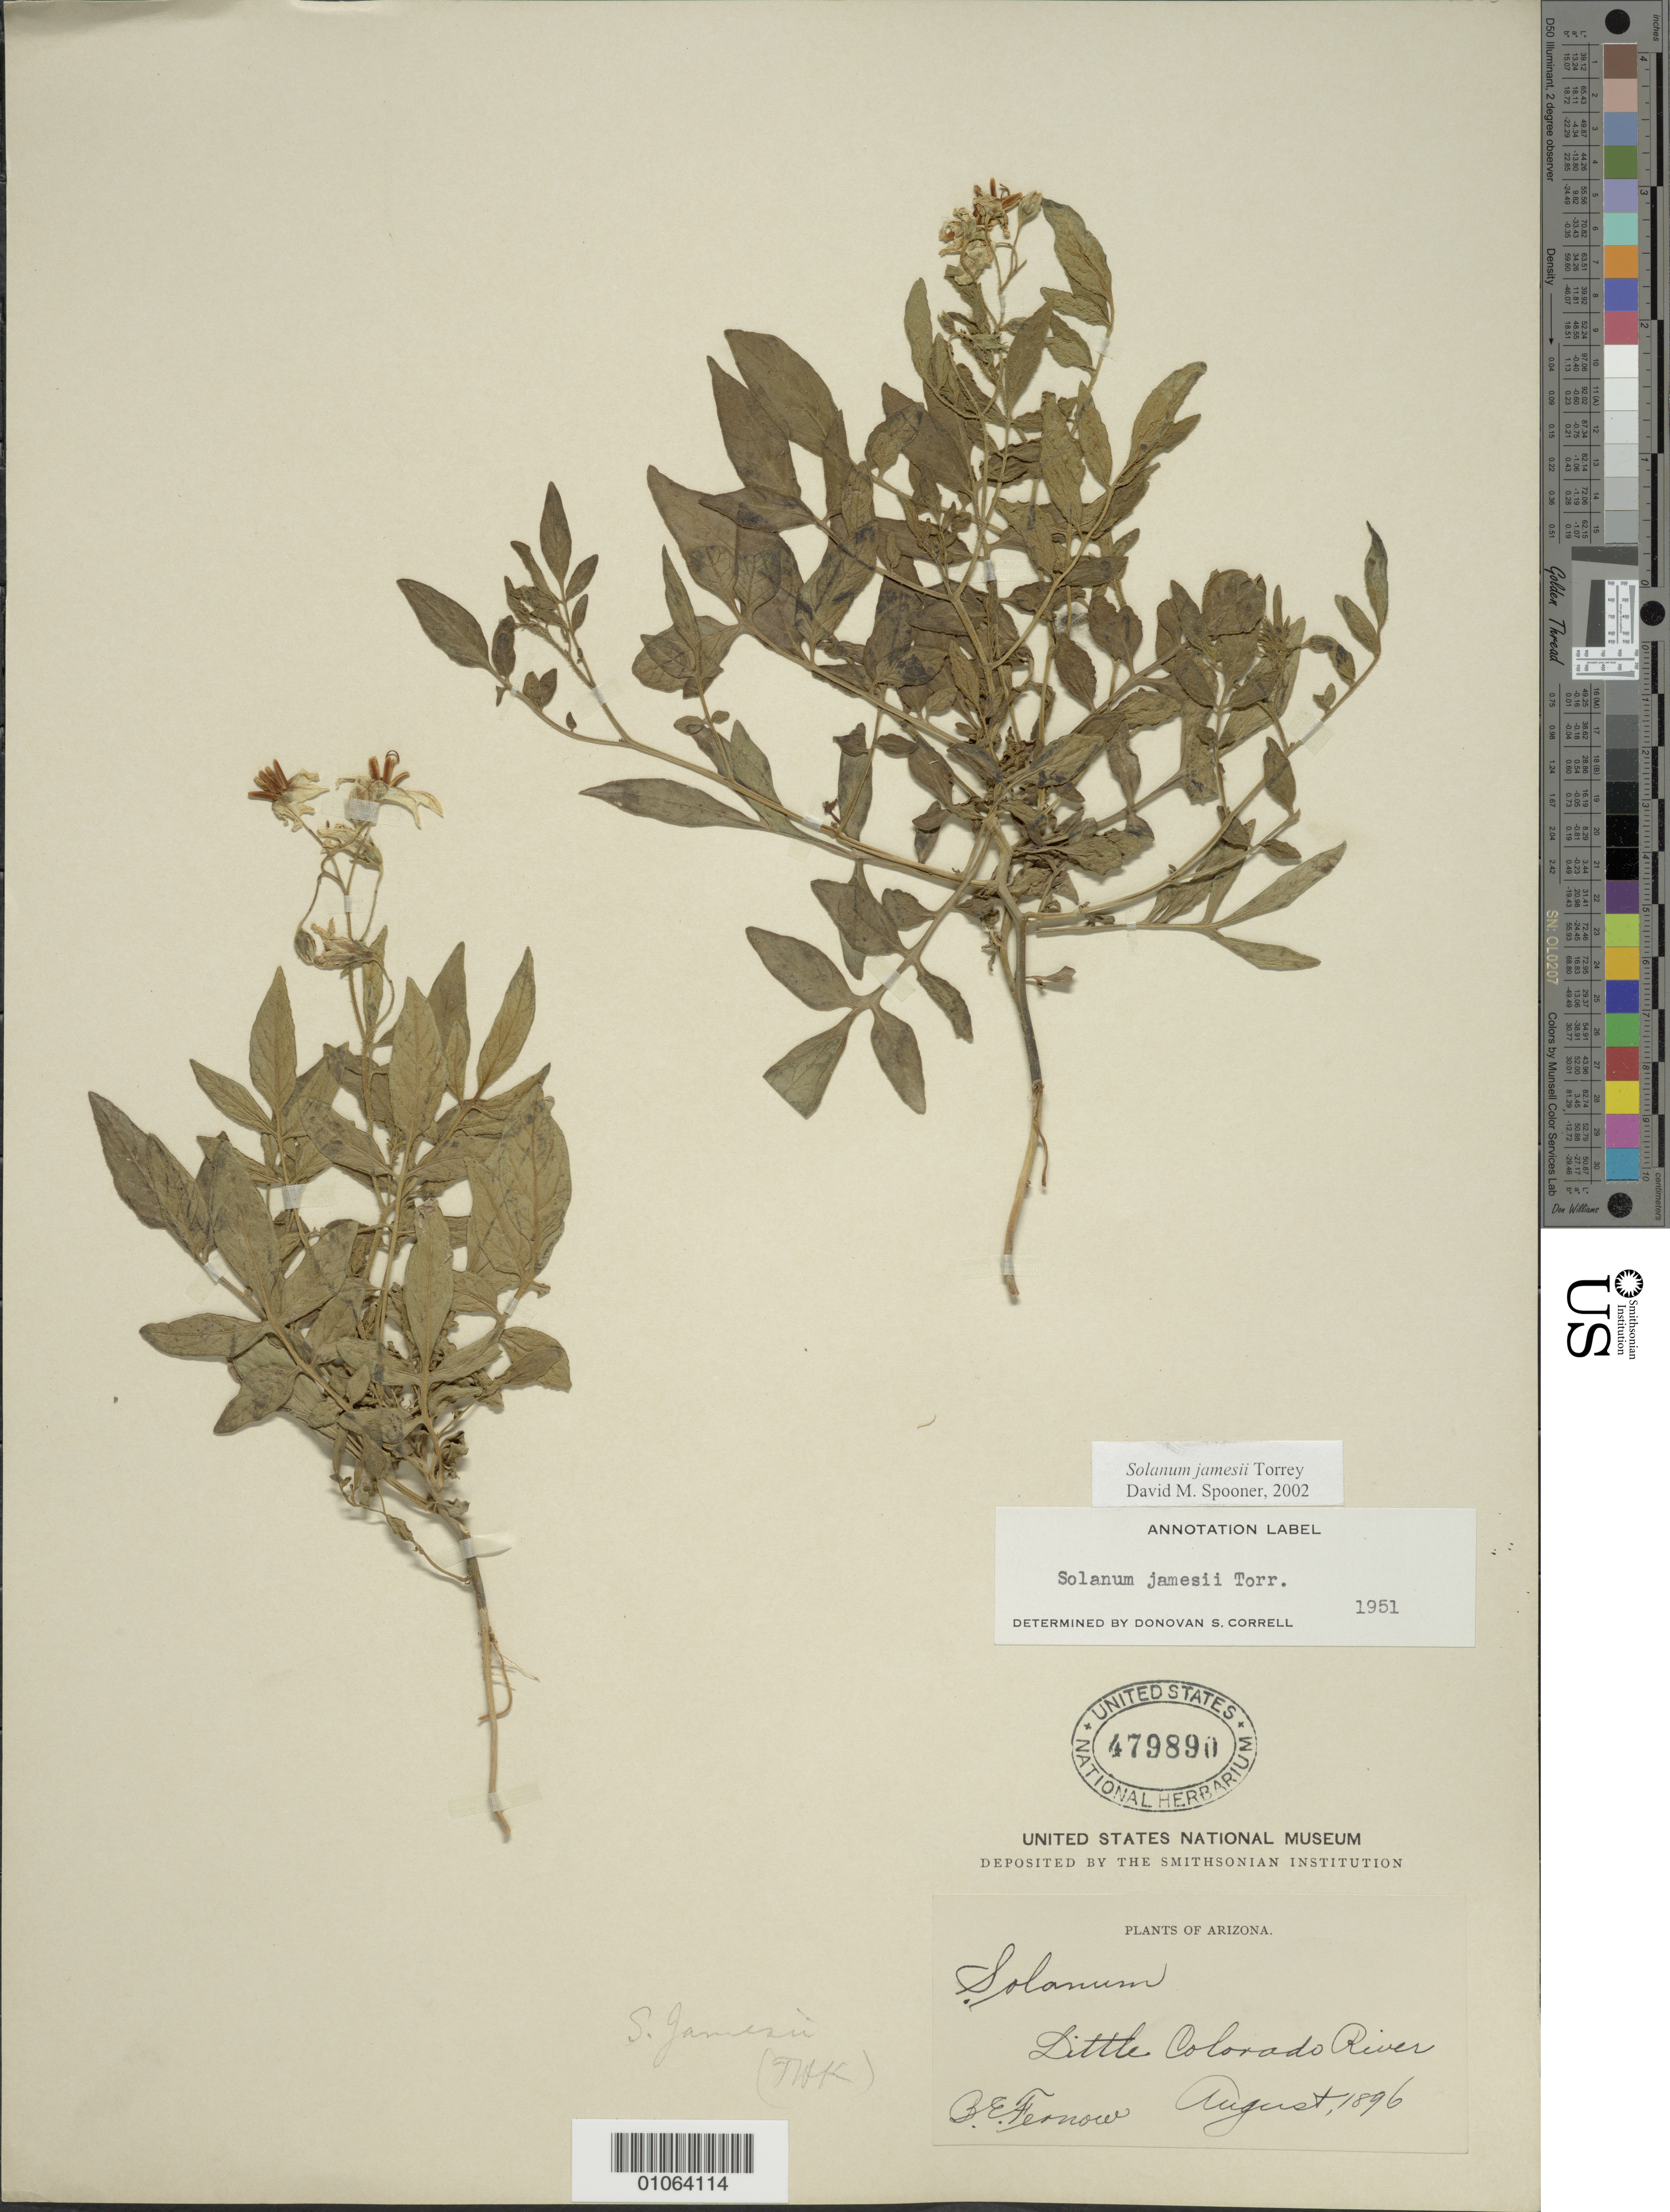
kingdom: Plantae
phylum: Tracheophyta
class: Magnoliopsida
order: Solanales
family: Solanaceae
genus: Solanum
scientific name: Solanum jamesii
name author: Torr.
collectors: B. Fernow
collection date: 1896-08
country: United States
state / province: Arizona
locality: Little Colorado River.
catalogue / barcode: US 479890